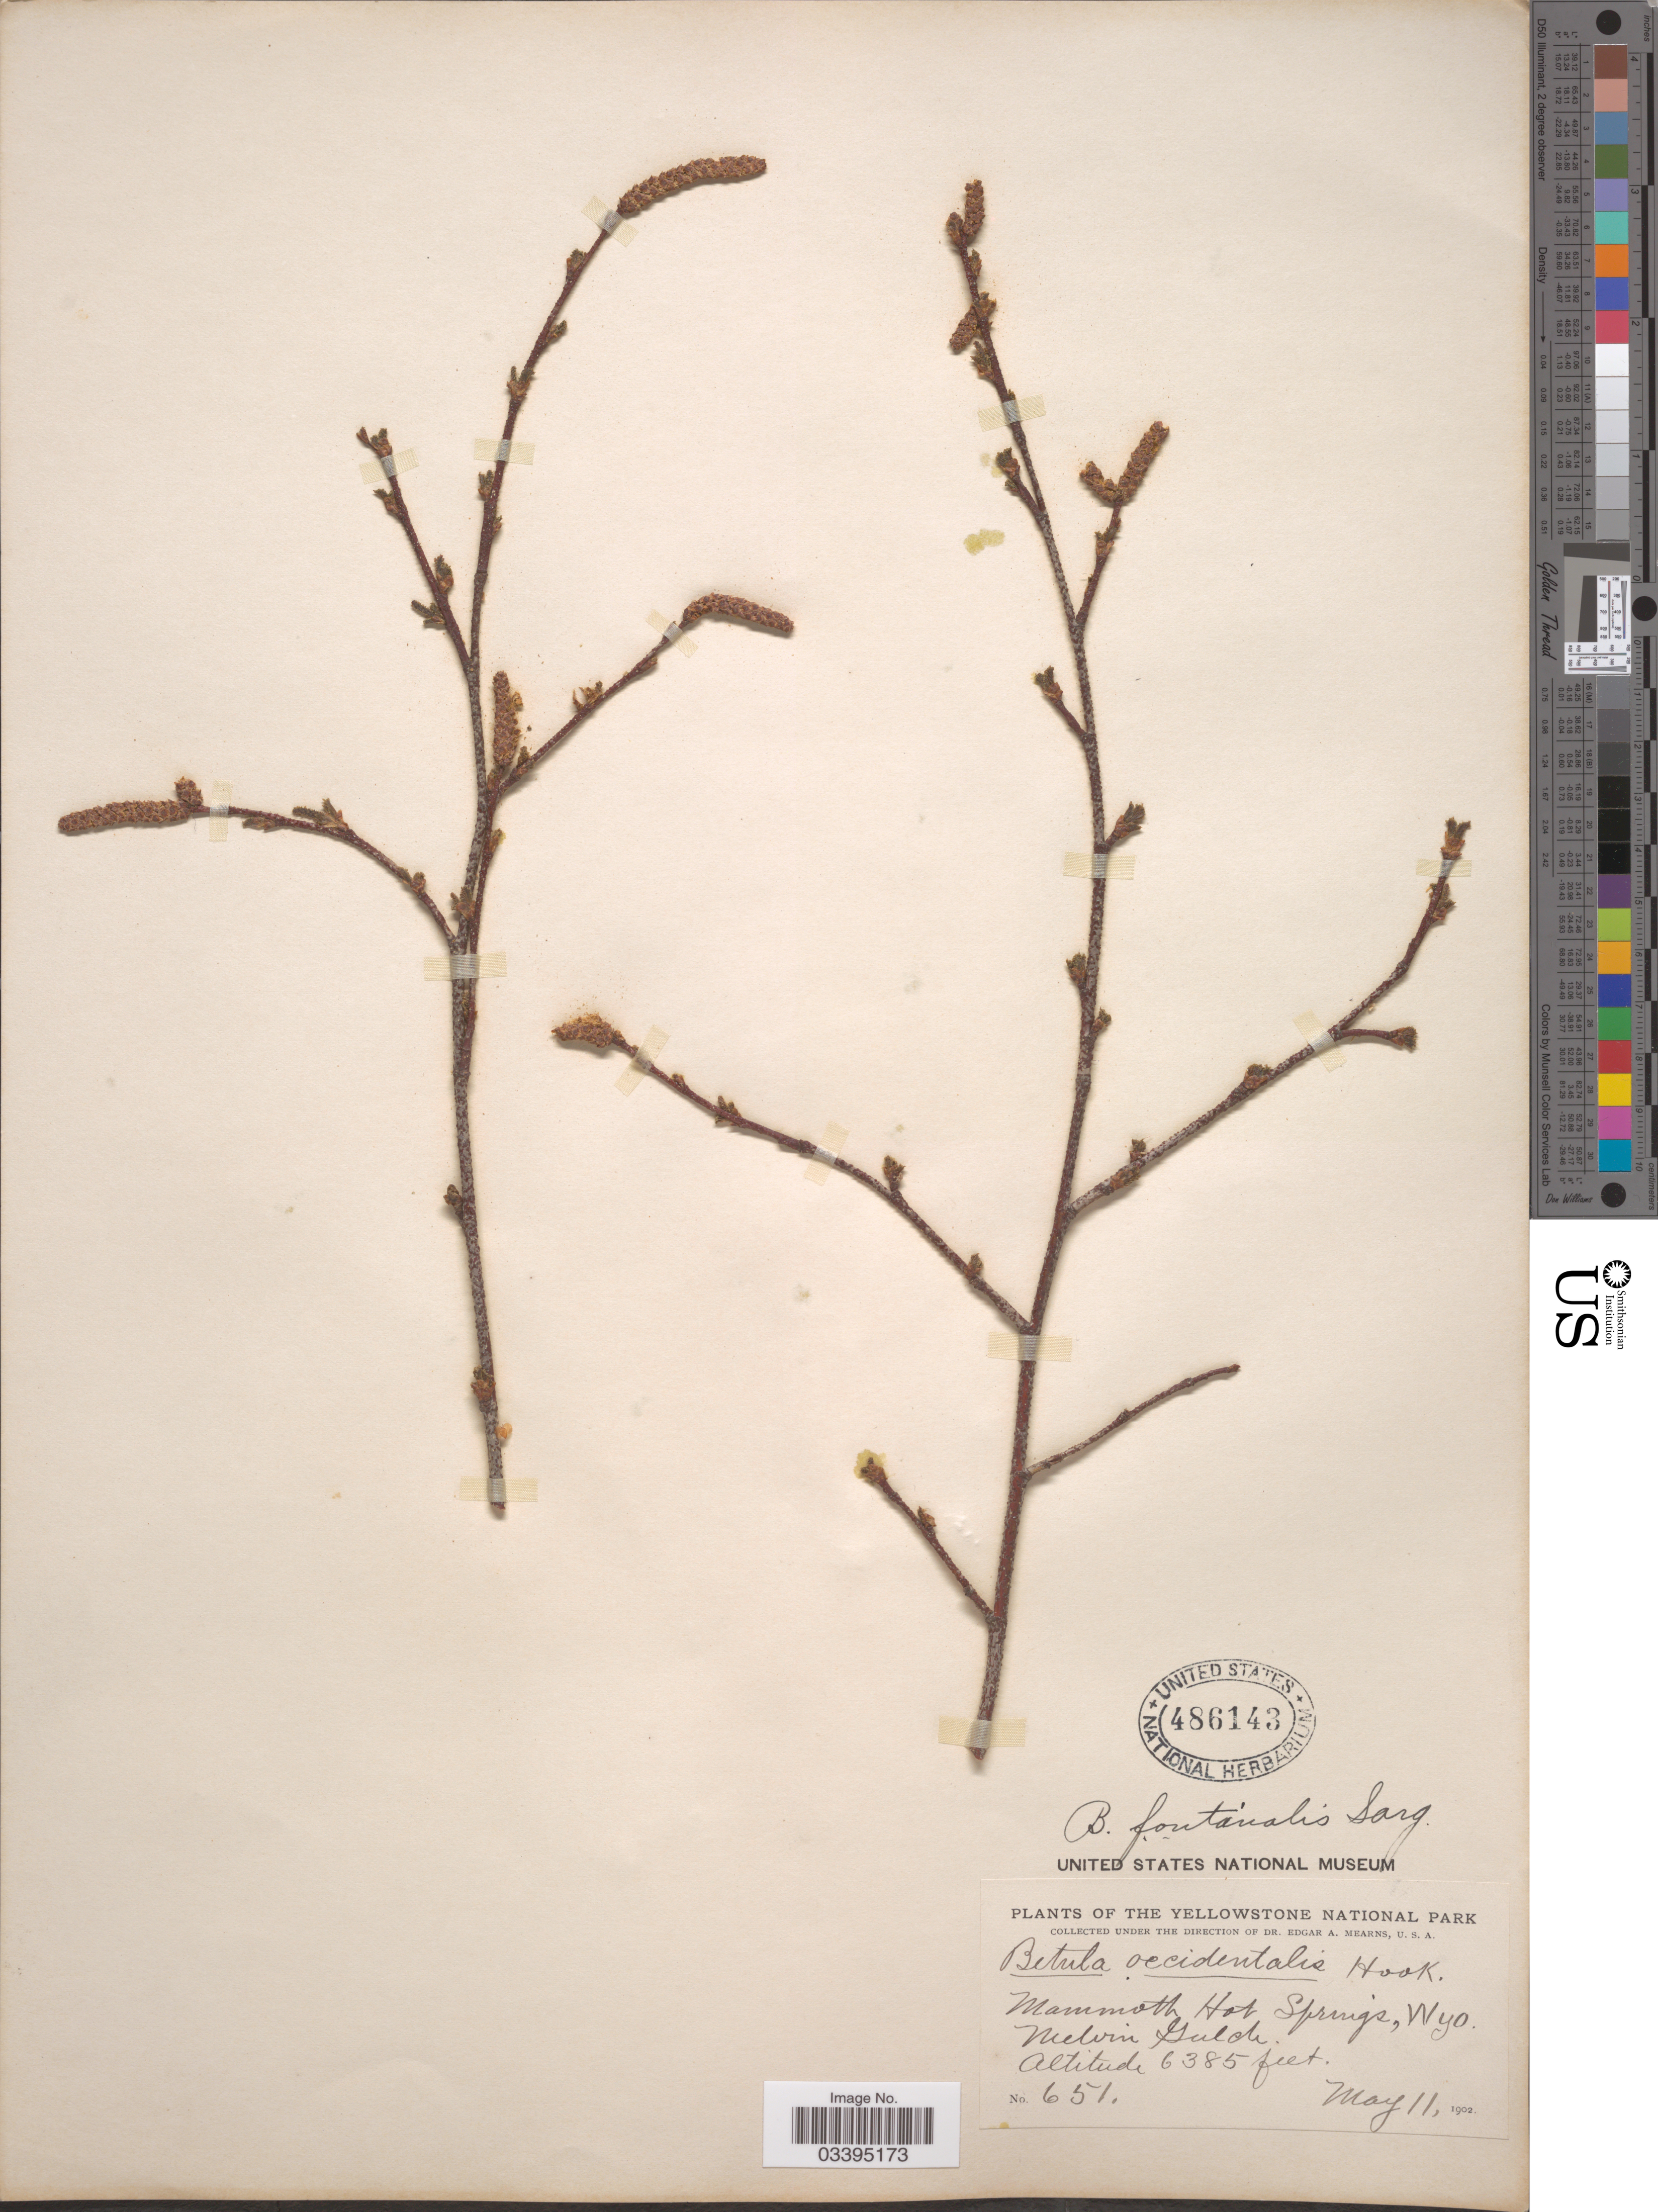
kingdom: Plantae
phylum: Tracheophyta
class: Magnoliopsida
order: Fagales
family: Betulaceae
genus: Betula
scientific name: Betula fontinalis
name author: Sarg.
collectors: E. A. Mearns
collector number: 651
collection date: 1902-05-11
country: United States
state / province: Wyoming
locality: Yellowstone National Park. Mammoth Hot Springs, Melvin Gulch.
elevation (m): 1946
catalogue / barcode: US 486143